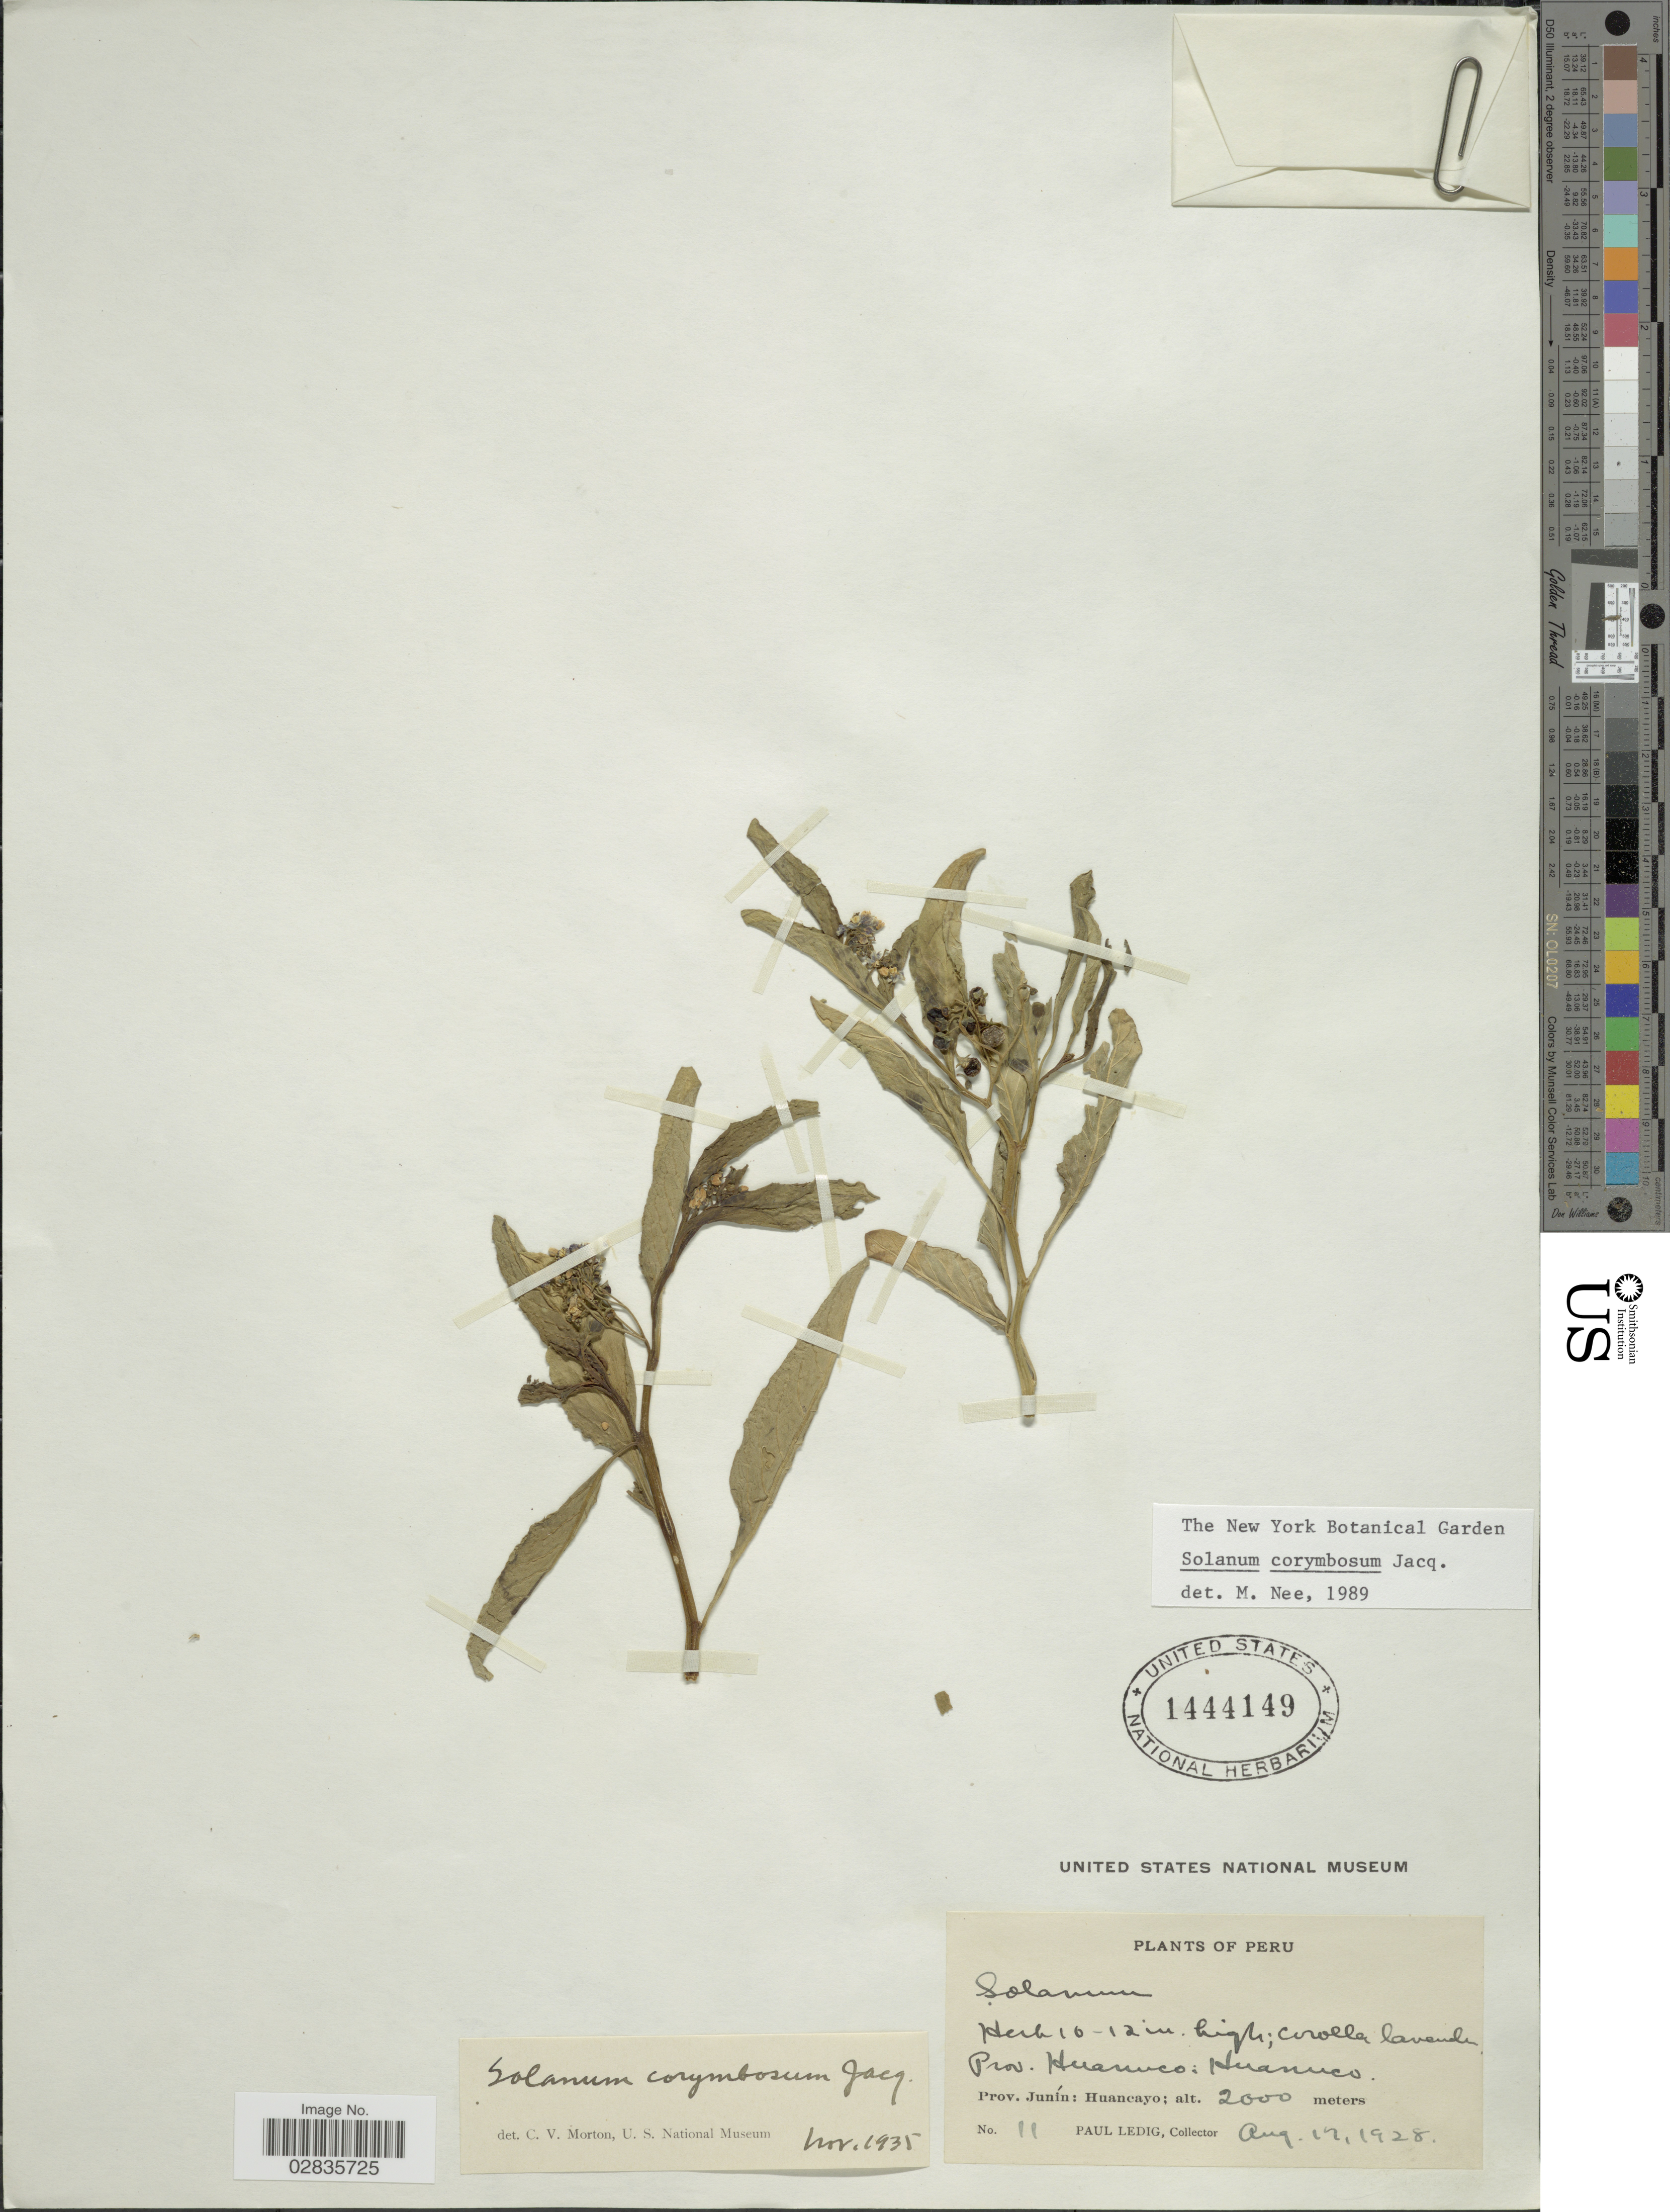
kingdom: Plantae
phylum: Tracheophyta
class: Magnoliopsida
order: Solanales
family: Solanaceae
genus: Solanum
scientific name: Solanum corymbosum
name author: Jacq.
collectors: P. Ledig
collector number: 11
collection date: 1928-08-17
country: Peru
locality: Prov. Huanuco: Huanuco, Prov. Junín: Huancayo.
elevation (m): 2000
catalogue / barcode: US 1444149